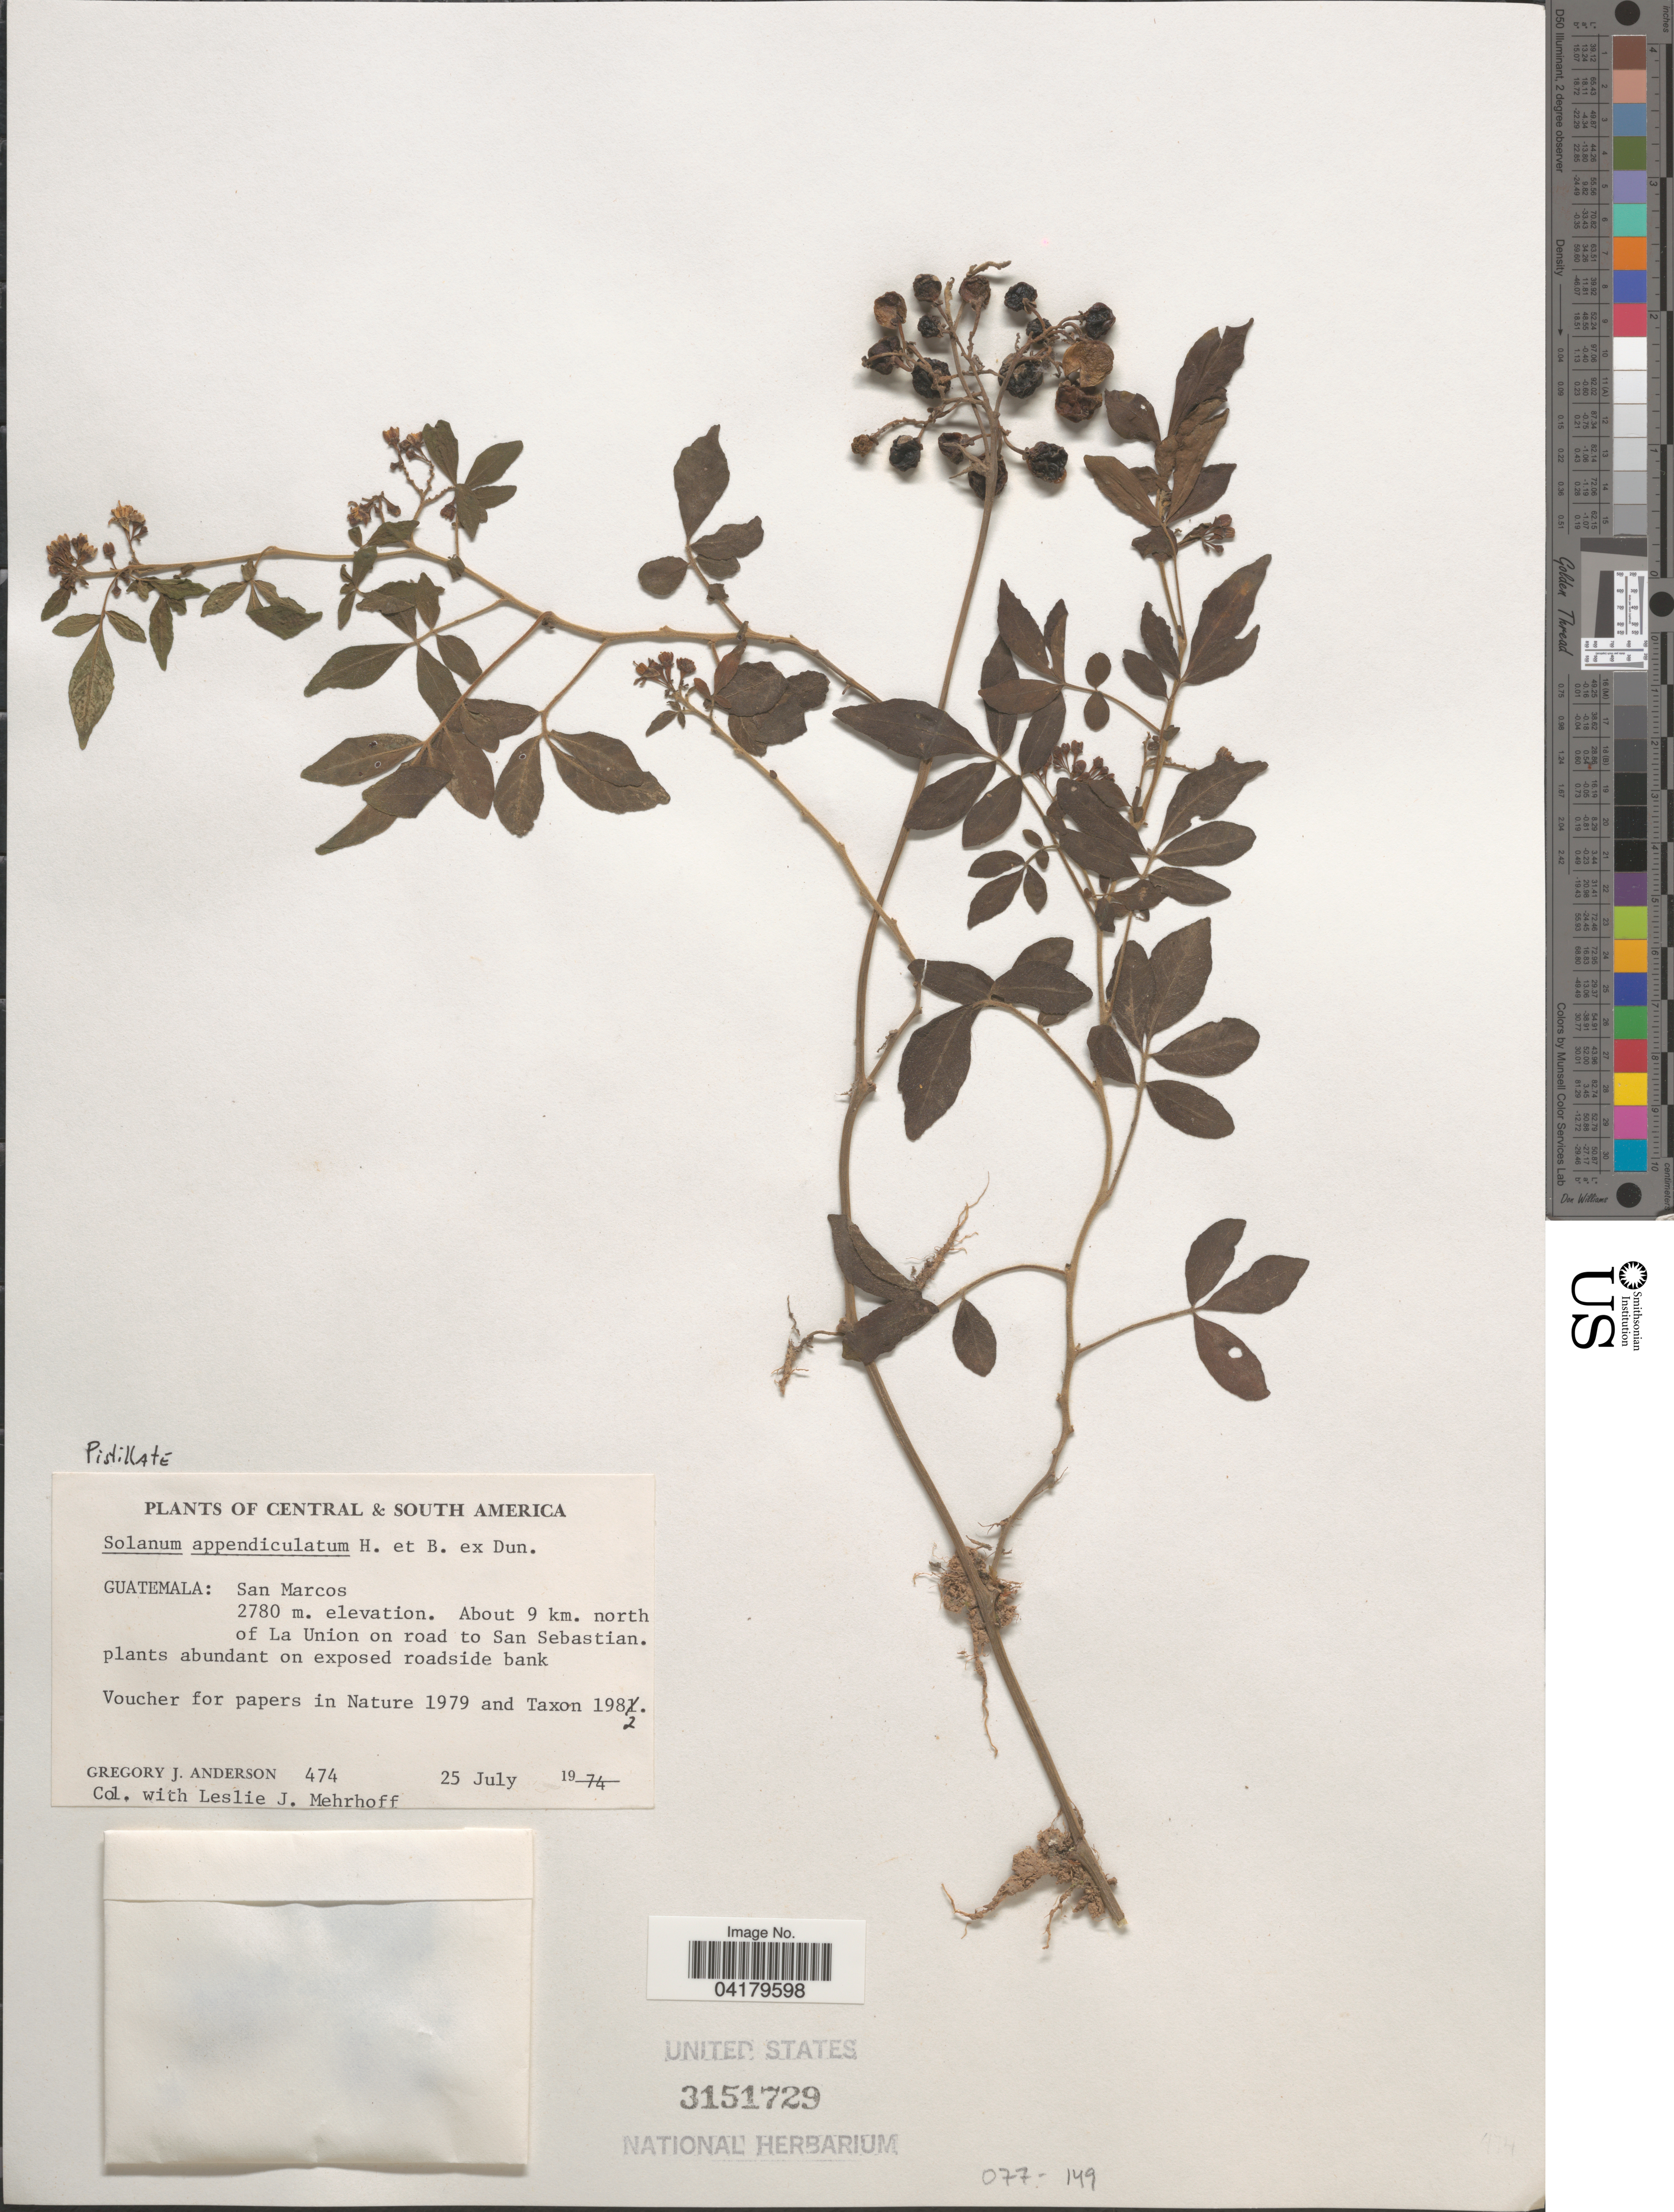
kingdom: Plantae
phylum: Tracheophyta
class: Magnoliopsida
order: Solanales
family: Solanaceae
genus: Solanum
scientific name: Solanum appendiculatum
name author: Humb. & Bonpl. ex Dunal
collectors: G. J. Anderson & L. Mehrhoff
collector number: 474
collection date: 1974-07-25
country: Guatemala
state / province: San Marcos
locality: About 9 km. north of La Union on road to San Sebastian.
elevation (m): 2780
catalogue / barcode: US 3151729